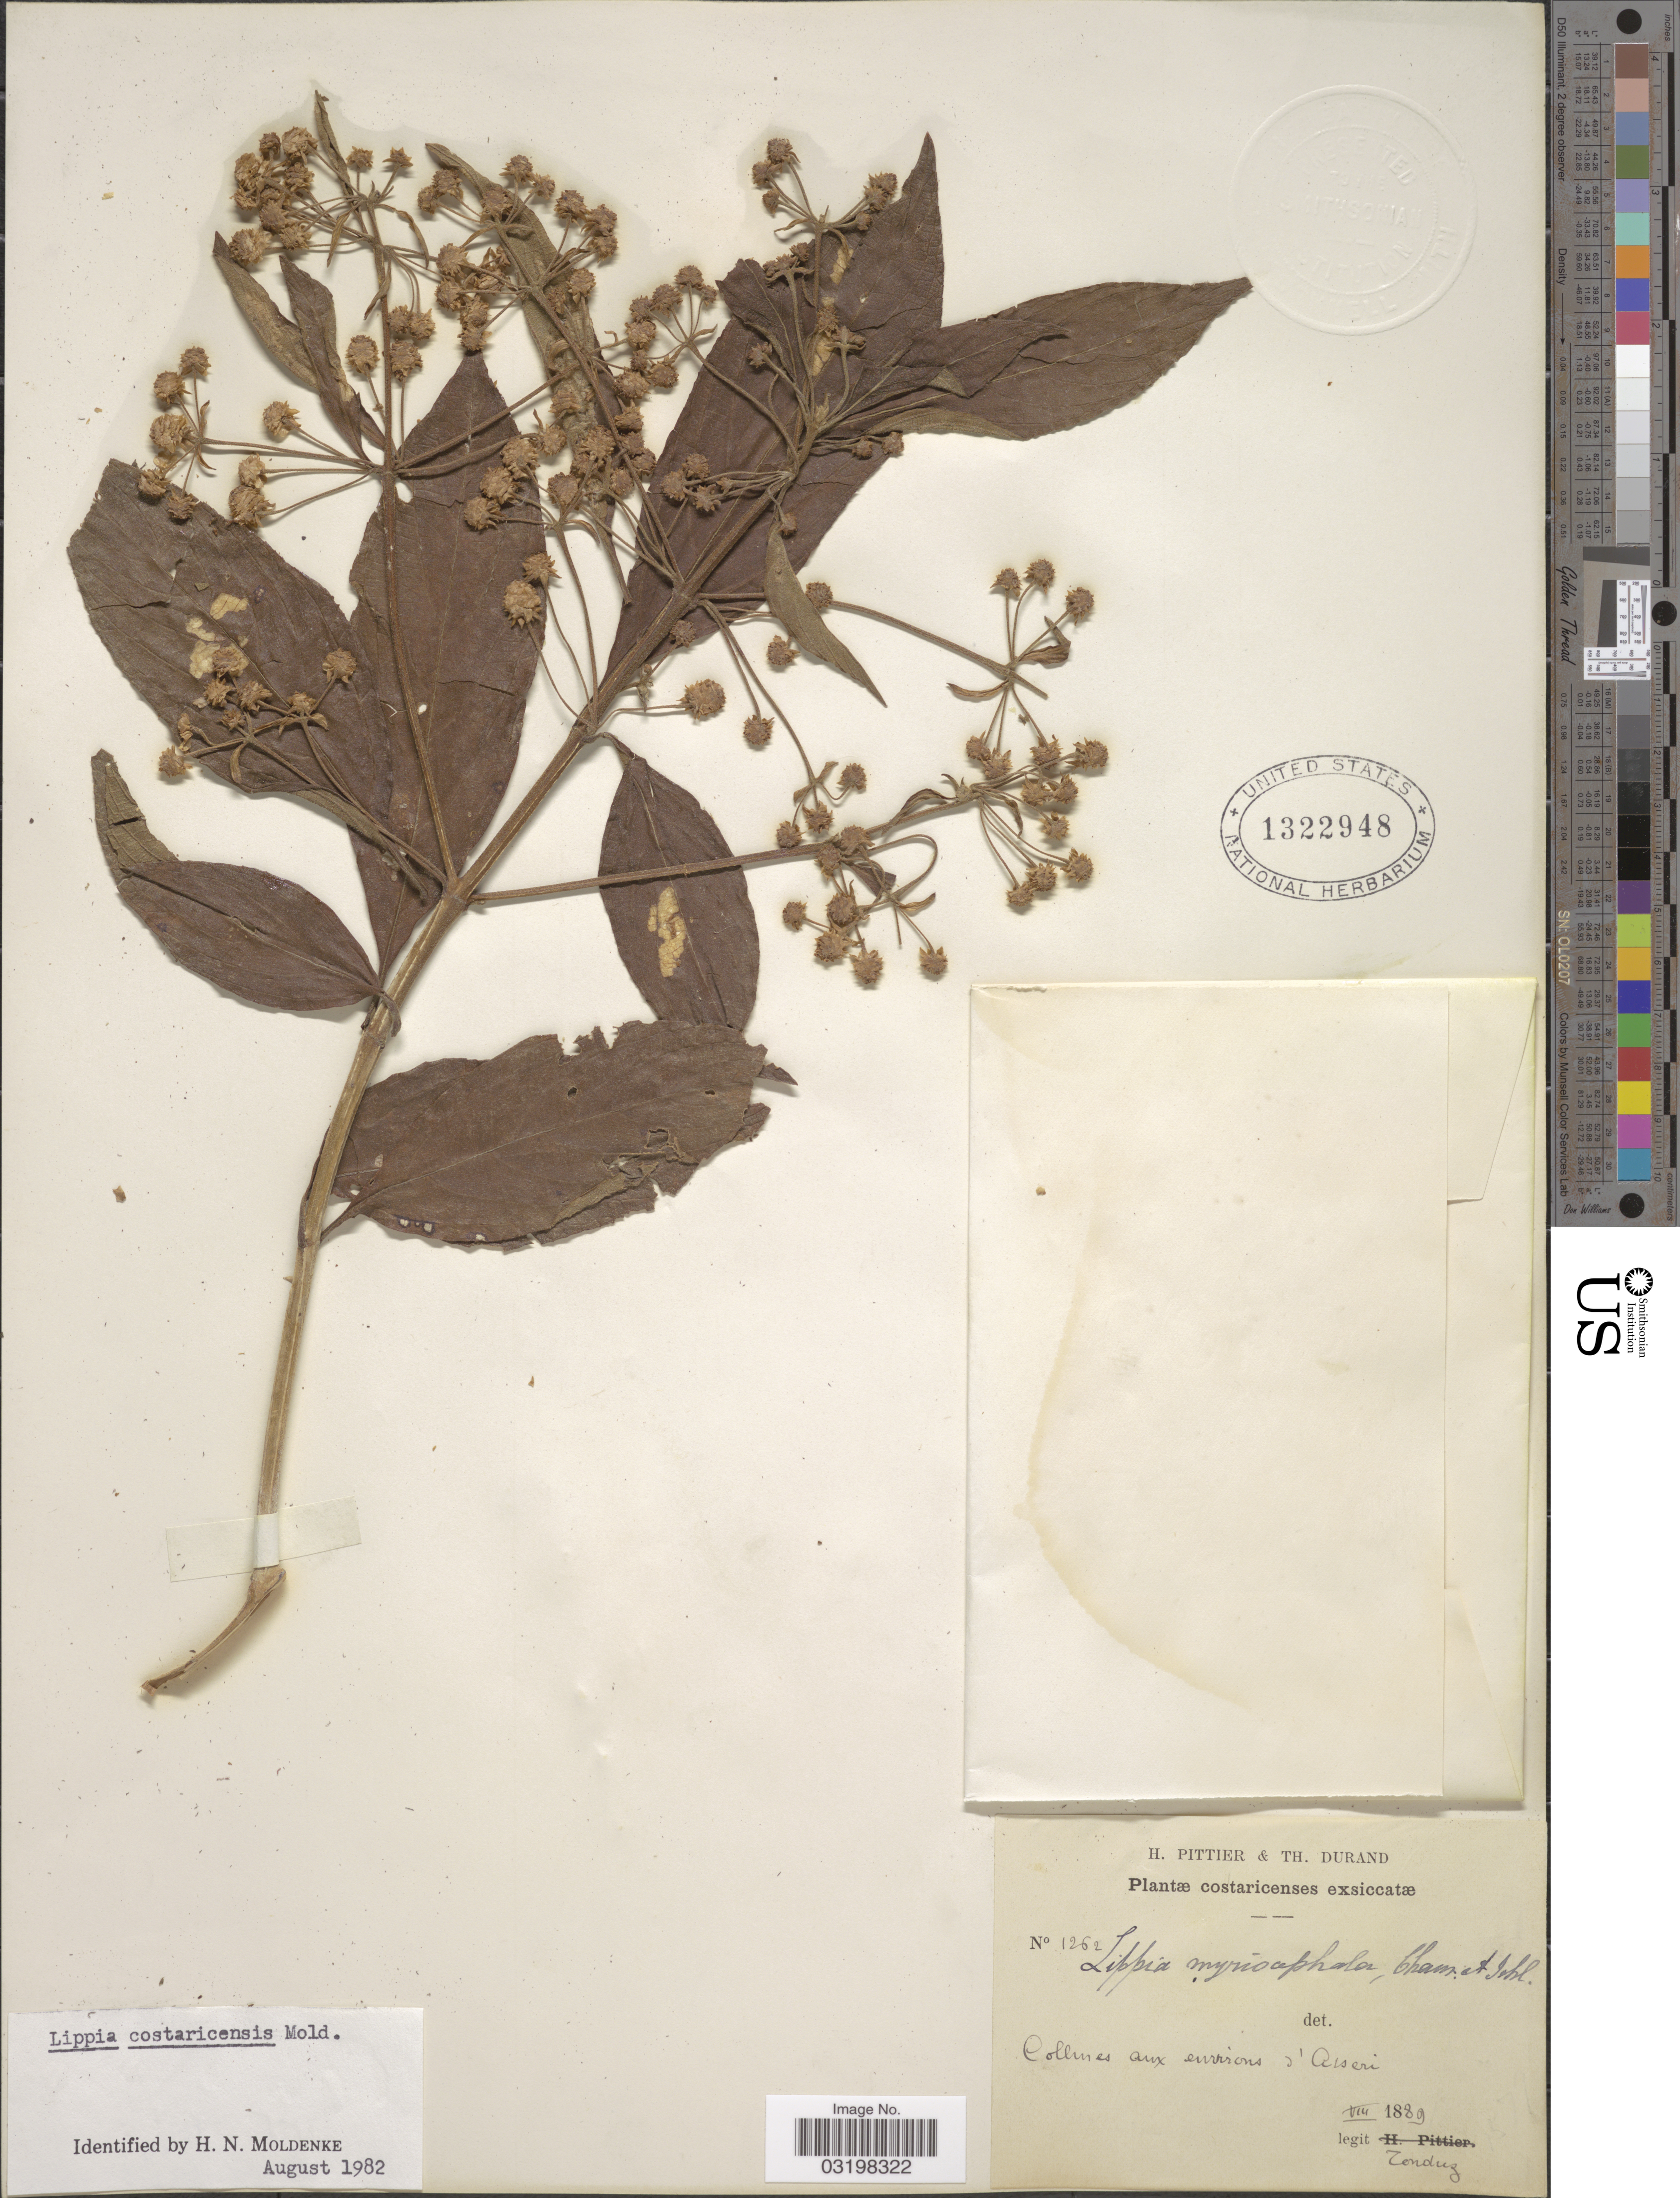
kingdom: Plantae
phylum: Tracheophyta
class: Magnoliopsida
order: Lamiales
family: Verbenaceae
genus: Lippia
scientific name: Lippia myriocephala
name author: Schltdl. & Cham.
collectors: Tonduz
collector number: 1262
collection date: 1889-08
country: Costa Rica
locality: Collines aux environs d'Asseri.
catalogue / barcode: US 1322948